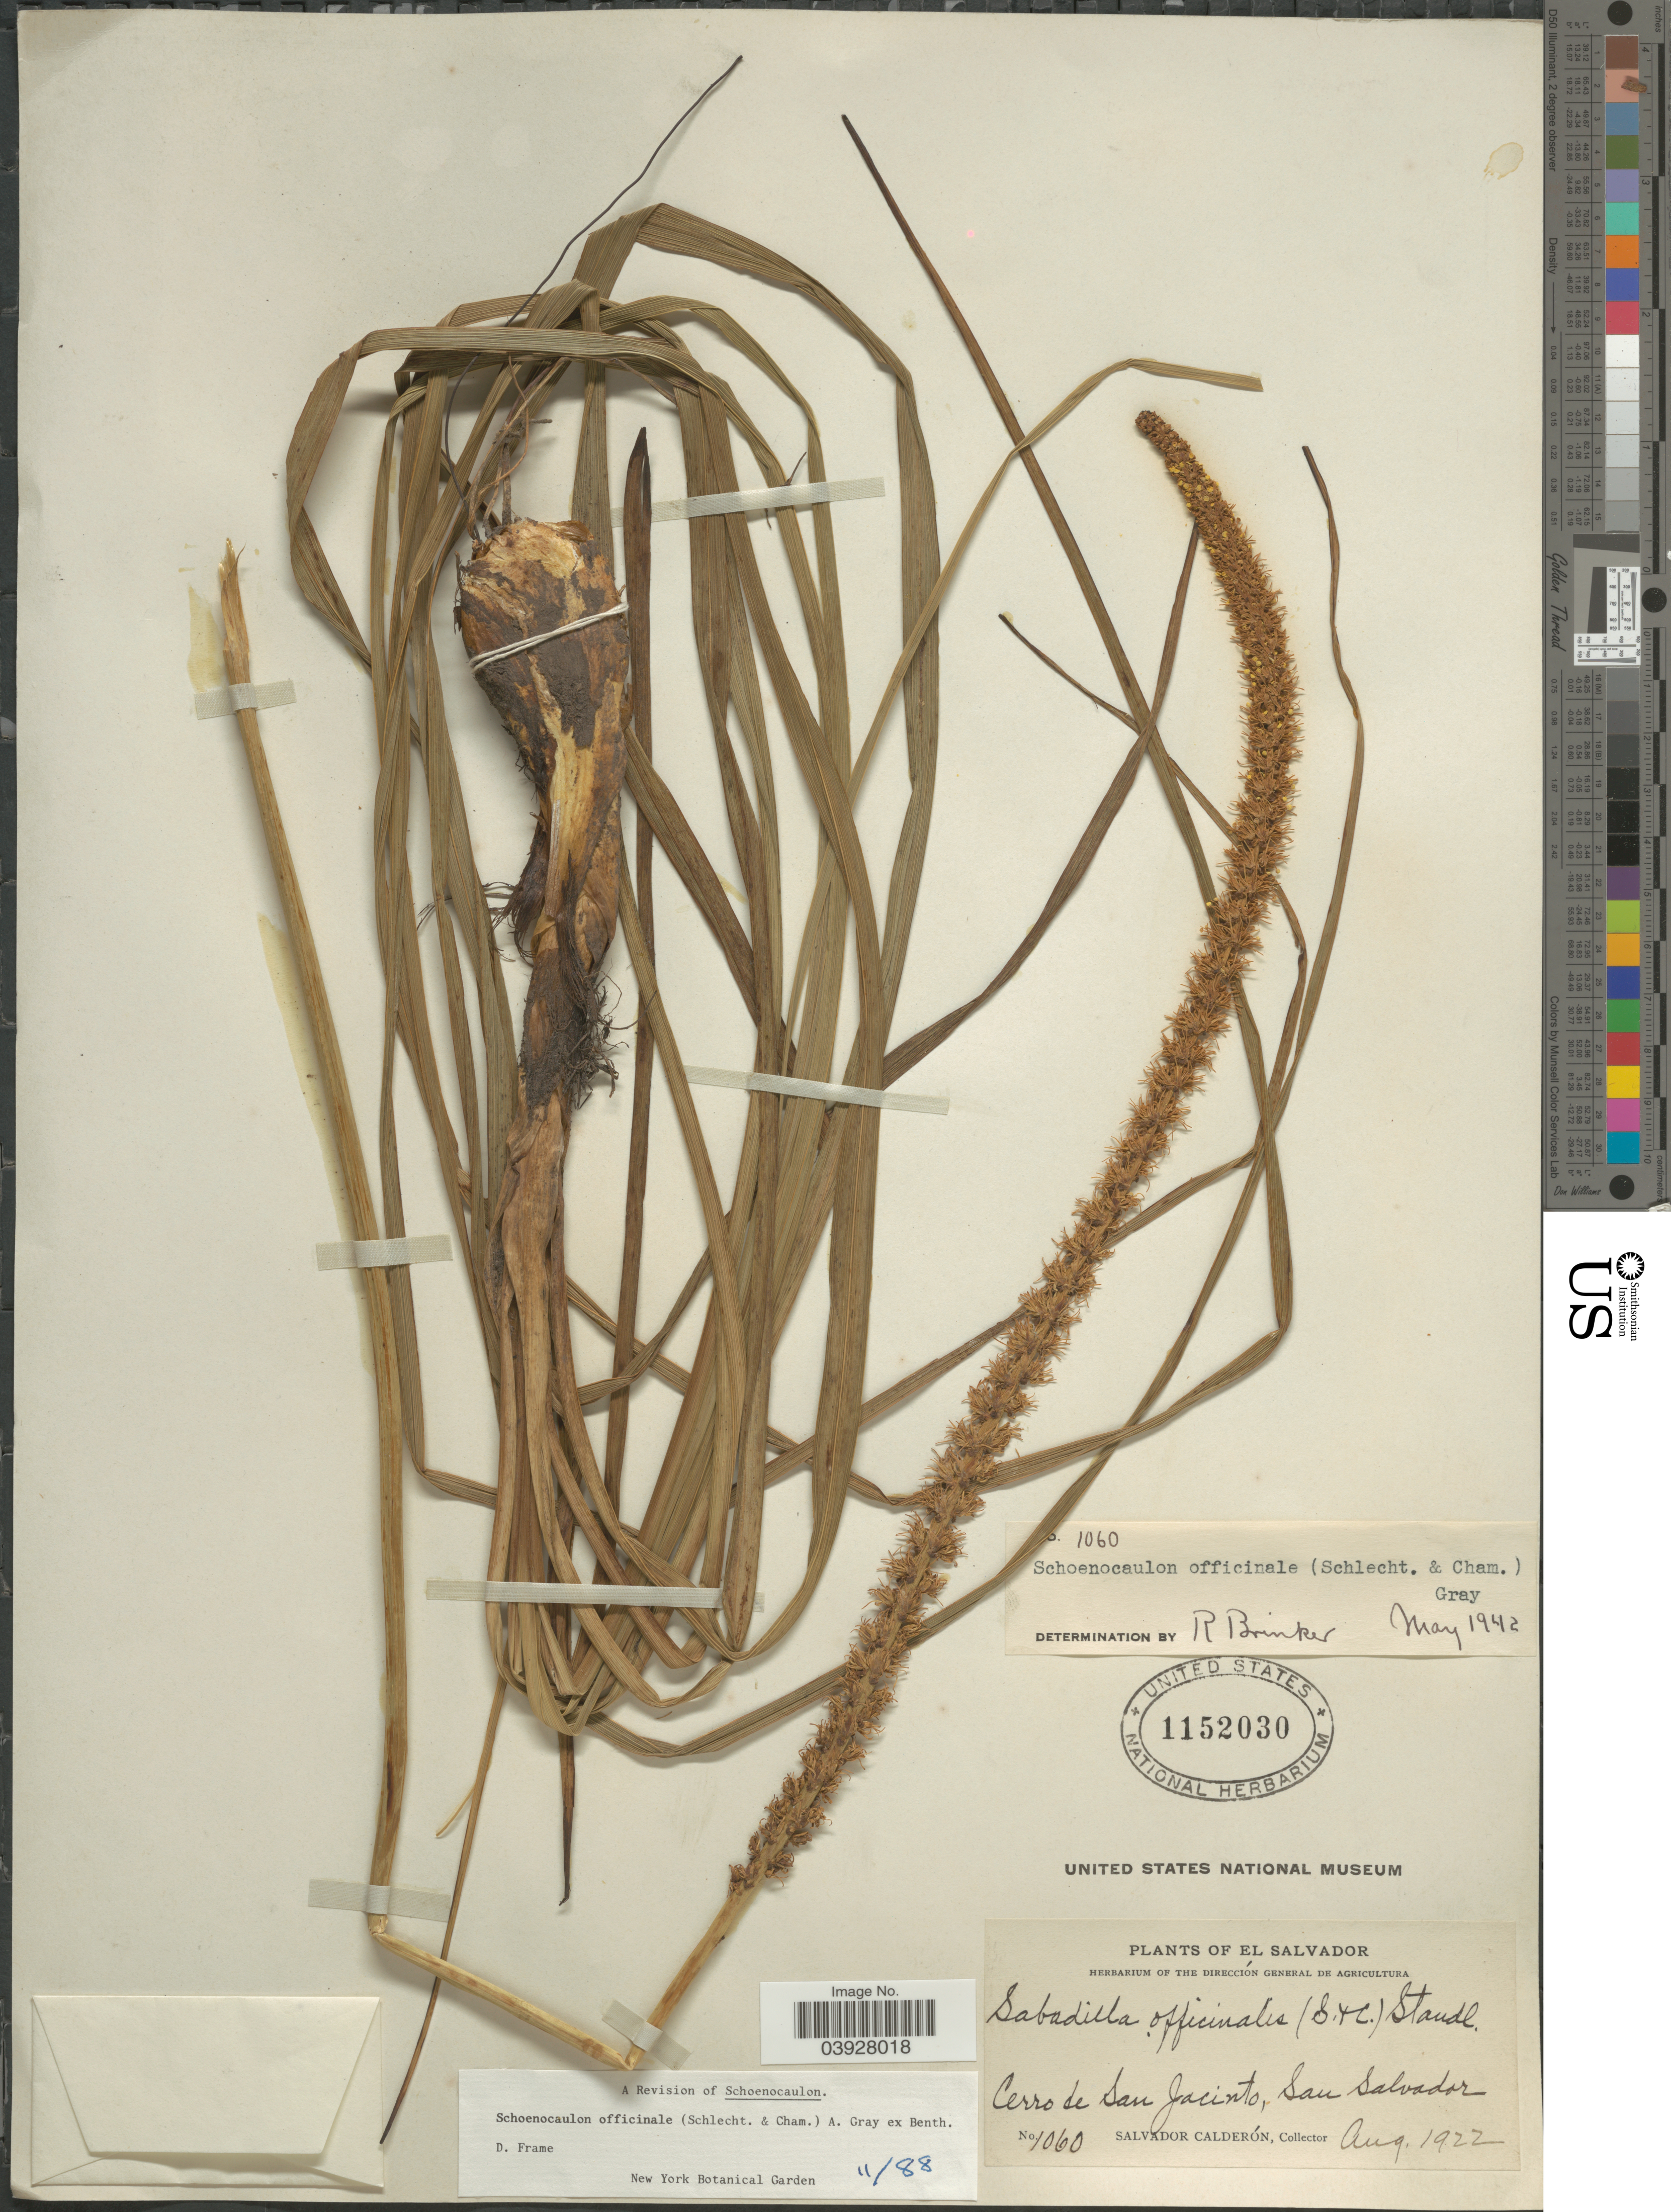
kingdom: Plantae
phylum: Tracheophyta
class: Liliopsida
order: Liliales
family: Melanthiaceae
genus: Schoenocaulon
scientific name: Schoenocaulon officinale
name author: (Schltdl.) A. Gray ex Benth.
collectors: S. Calderón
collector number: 1060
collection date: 1922-08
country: El Salvador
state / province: San Salvador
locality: Cerro de San Jacinto.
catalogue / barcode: US 1152030